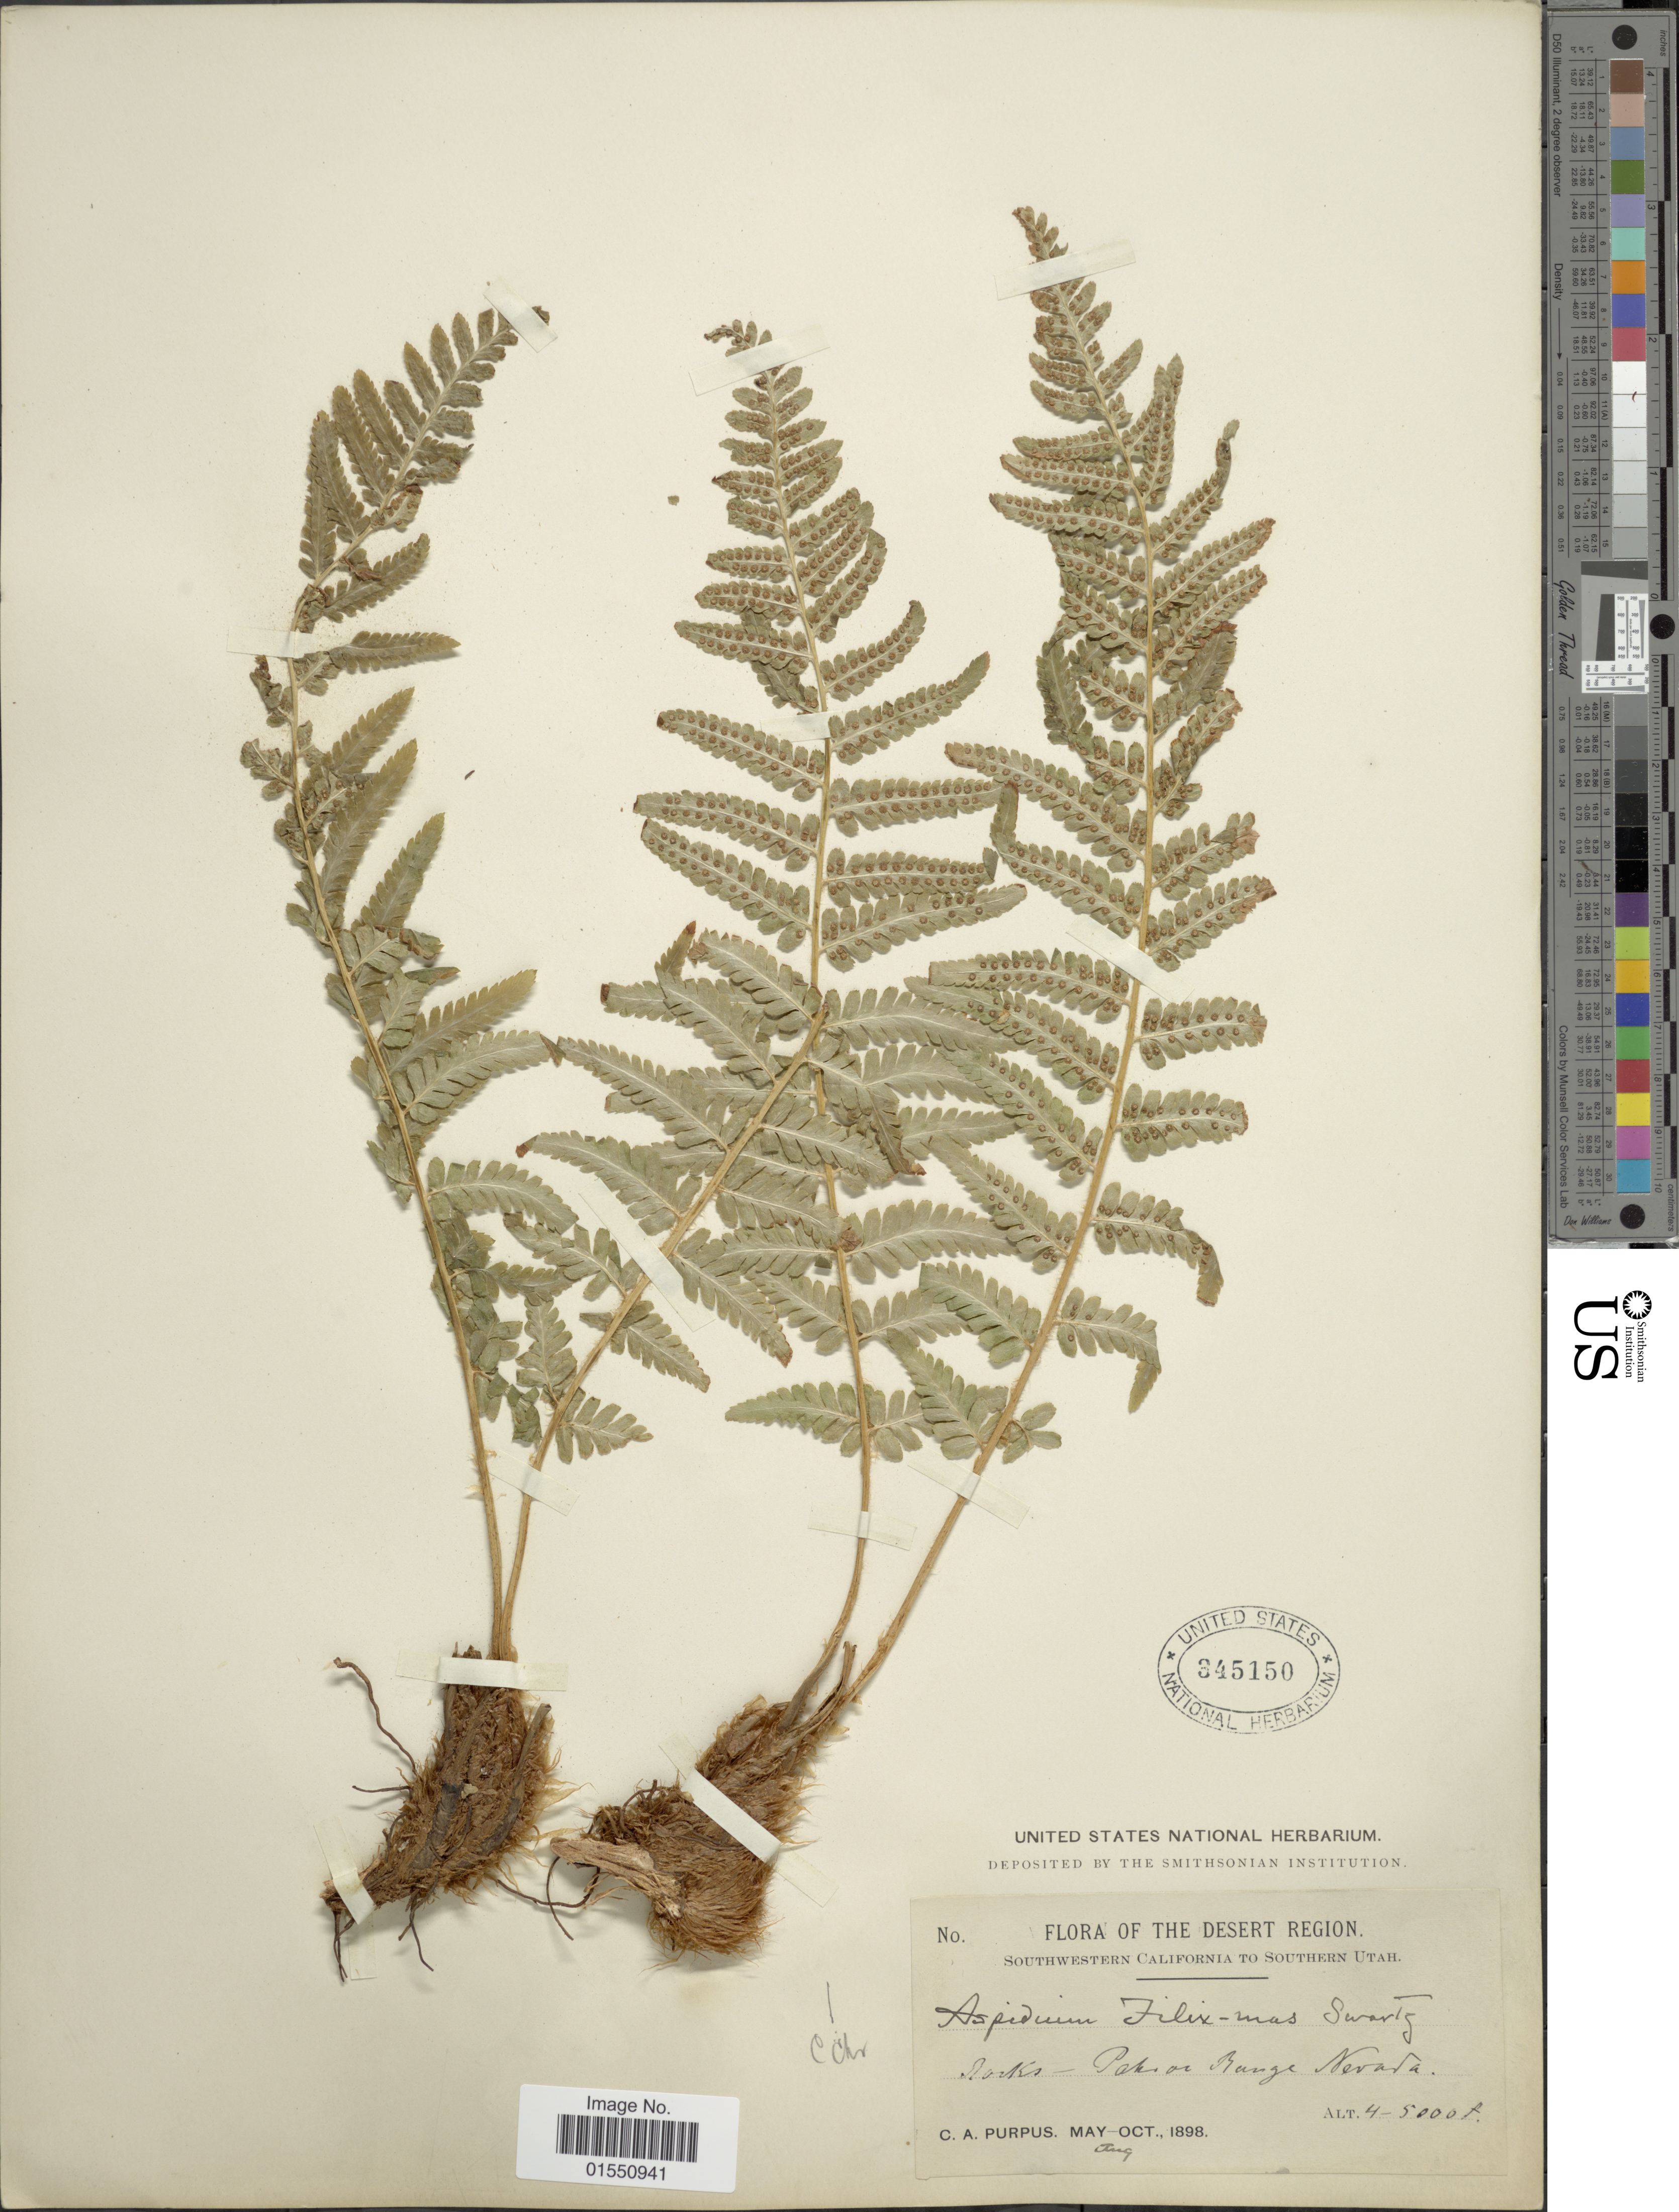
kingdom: Plantae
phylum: Tracheophyta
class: Polypodiopsida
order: Polypodiales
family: Dryopteridaceae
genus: Dryopteris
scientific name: Dryopteris filix-mas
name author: (L.) Schott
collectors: C. A. Purpus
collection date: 1898-08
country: United States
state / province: Nevada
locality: Desert Region. Southwestern California to Southern Utah. Rorks - Park of Range Nevada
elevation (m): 1219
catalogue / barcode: US 345150